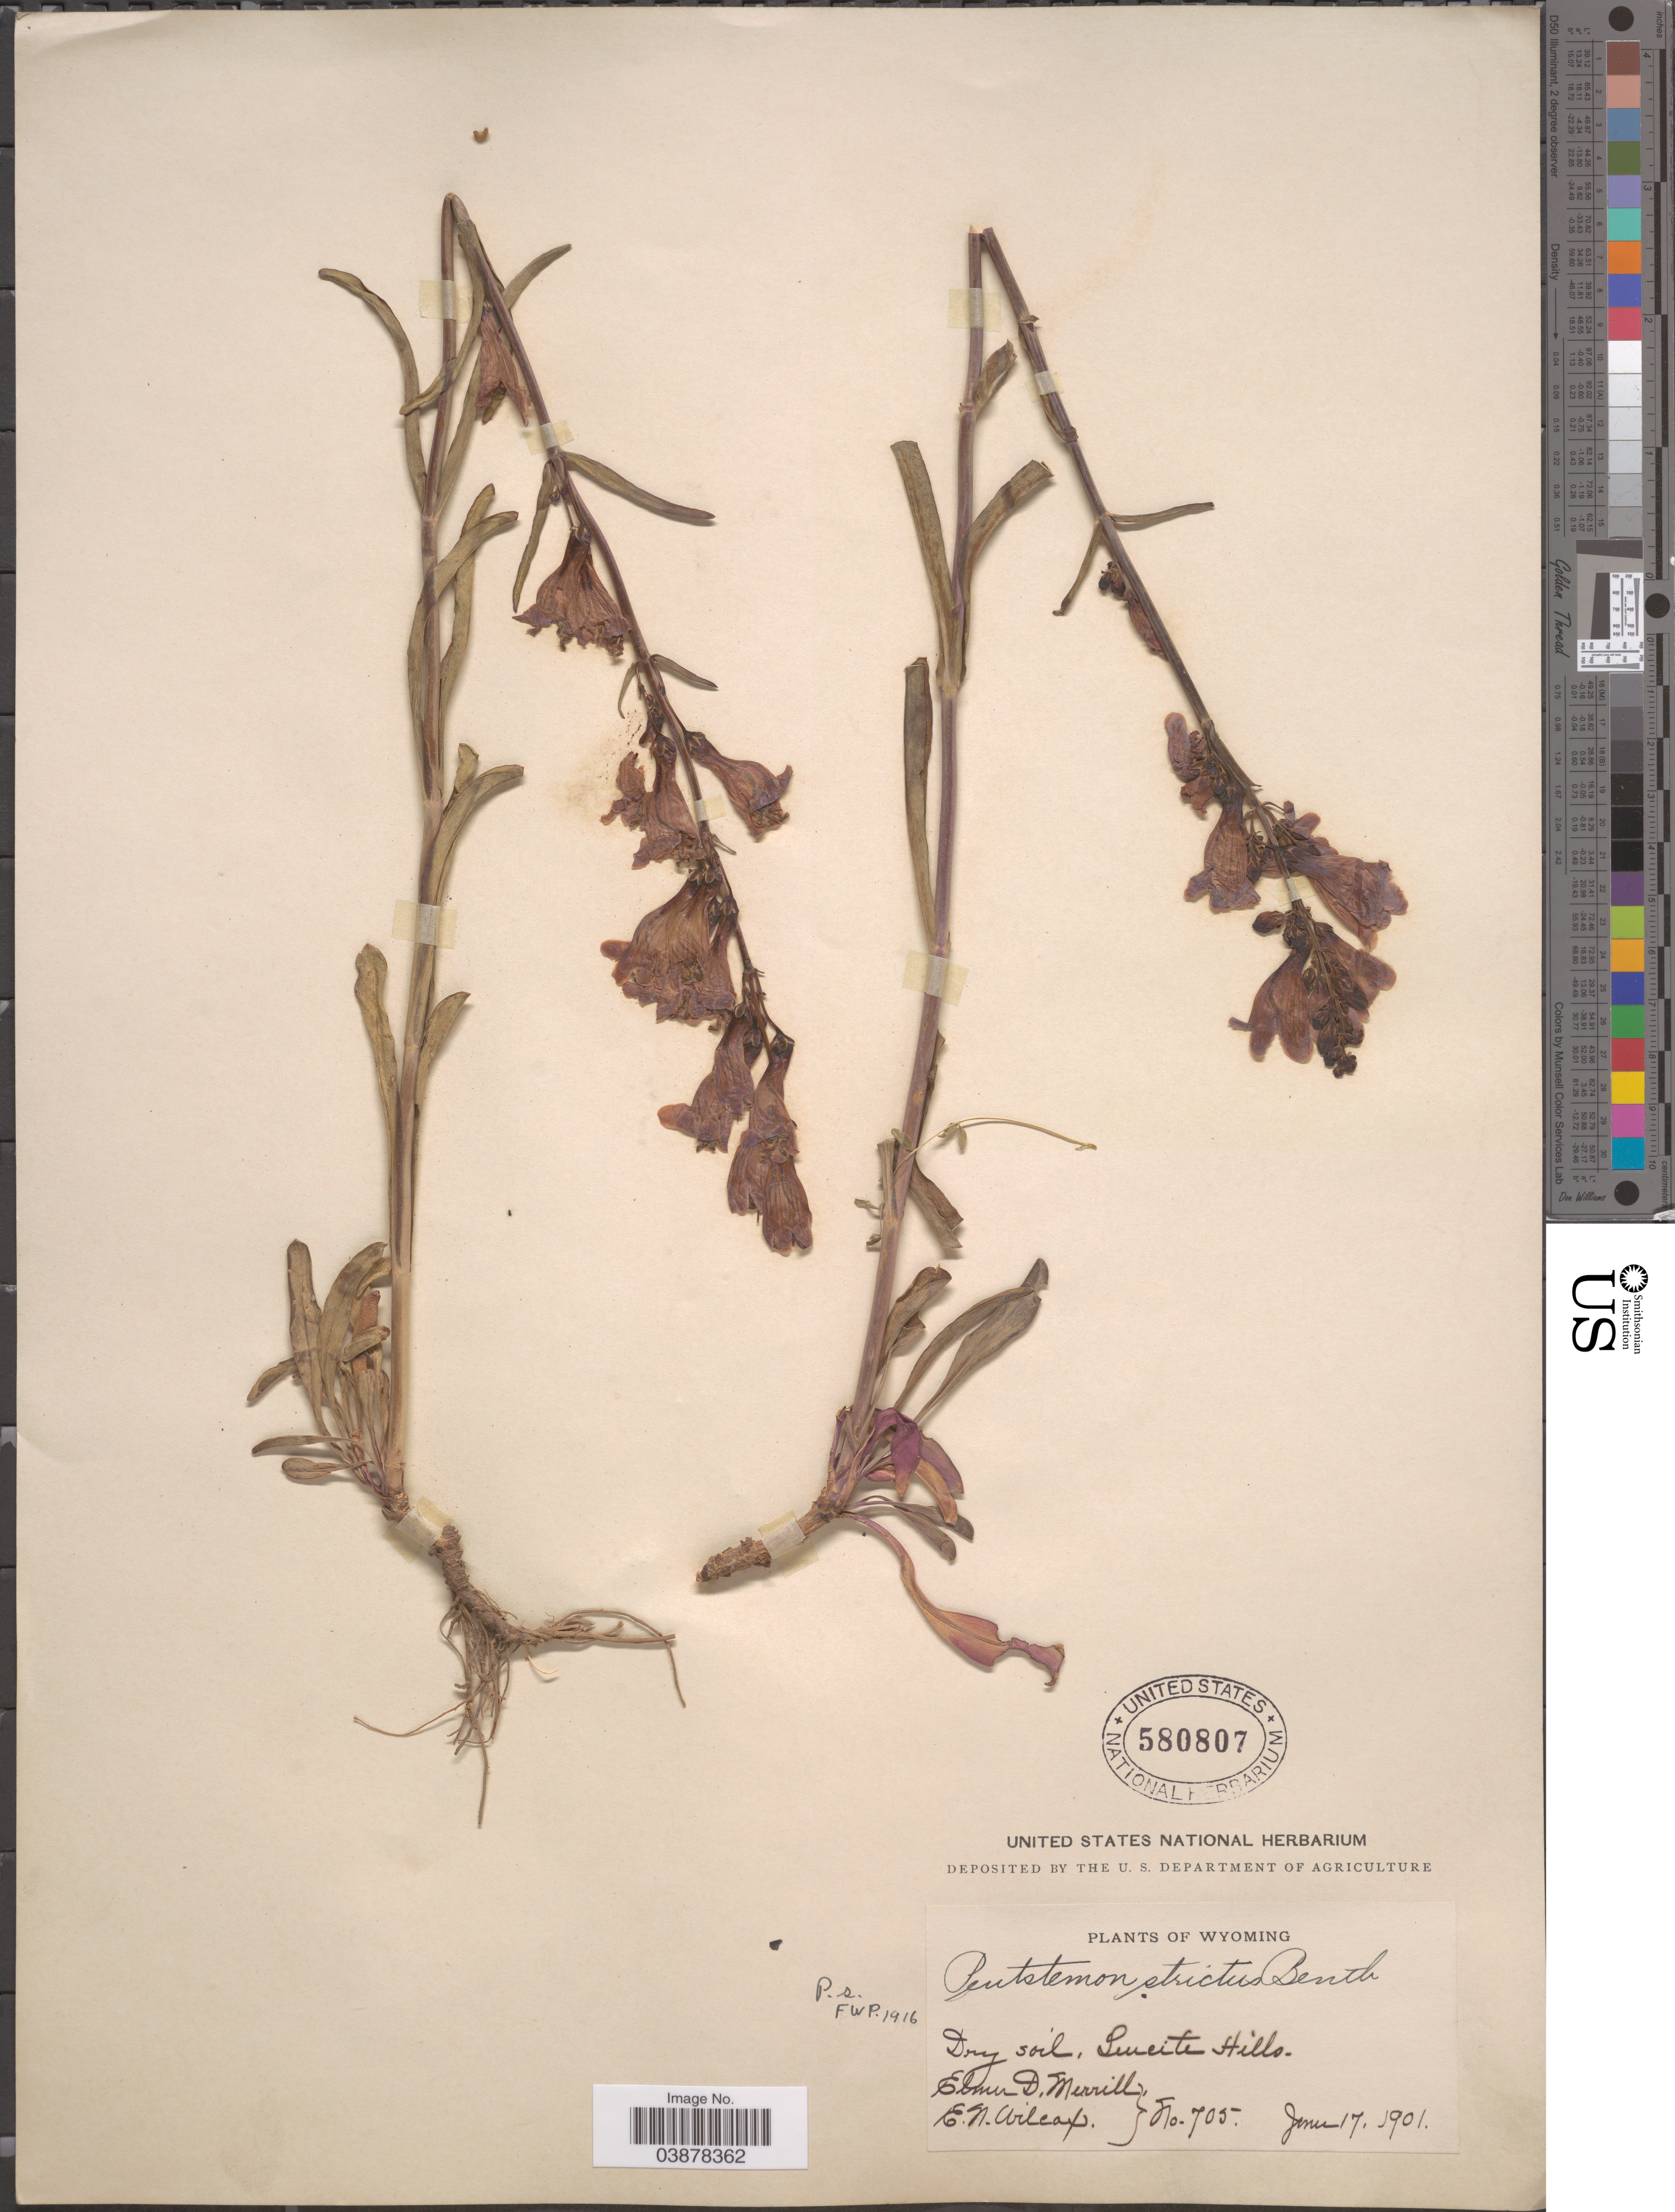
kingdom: Plantae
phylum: Tracheophyta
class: Magnoliopsida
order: Lamiales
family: Plantaginaceae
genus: Penstemon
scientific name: Penstemon strictus subsp. strictus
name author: Benth.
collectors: E. D. Merrill & E. Wilcox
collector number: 705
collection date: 1901-06-17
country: United States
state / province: Wyoming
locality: Dry soil, Leucite Hills.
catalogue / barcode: US 580807